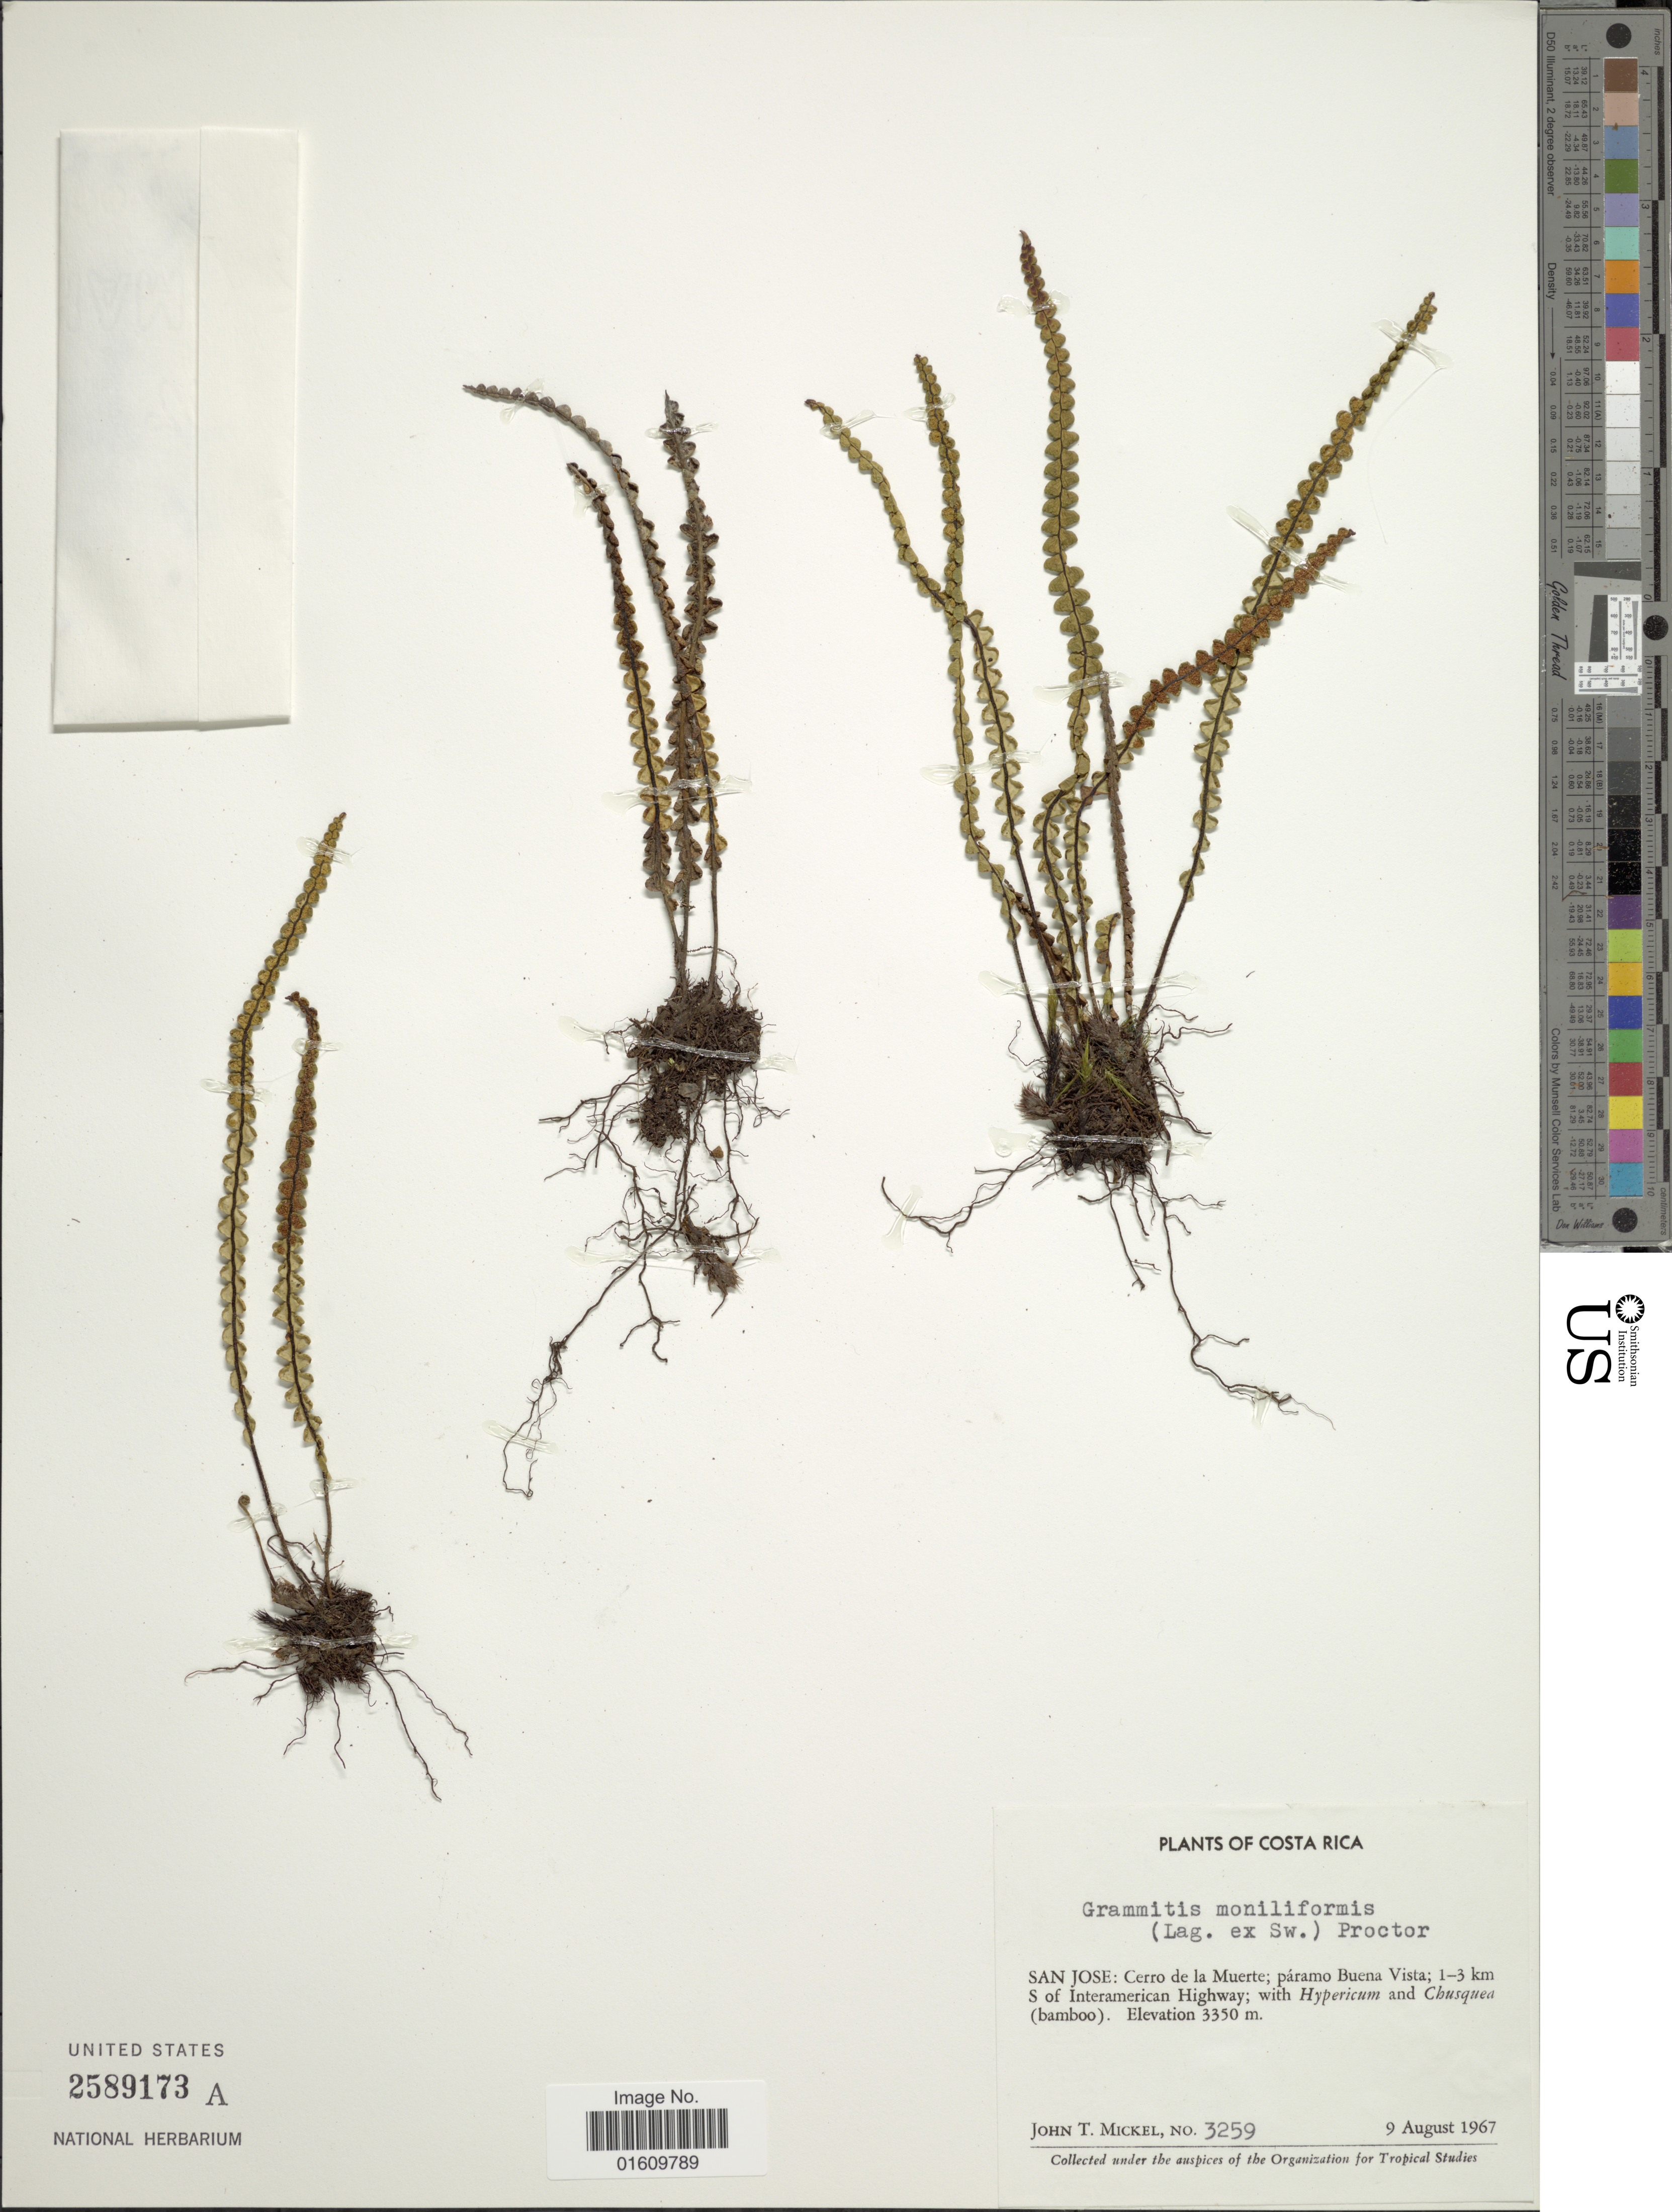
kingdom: Plantae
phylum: Tracheophyta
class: Polypodiopsida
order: Polypodiales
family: Polypodiaceae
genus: Melpomene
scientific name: Melpomene moniliformis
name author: (Lag. ex Sw.) A.R. Sm. & R.C. Moran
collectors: J. T. Mickel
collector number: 3259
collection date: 1967-08-09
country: Costa Rica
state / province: San José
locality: Cerro de la Muerte; Paramo Buena Vista; 1 - 3 km S of Interamerican Highway.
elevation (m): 3350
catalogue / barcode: US 2589173A